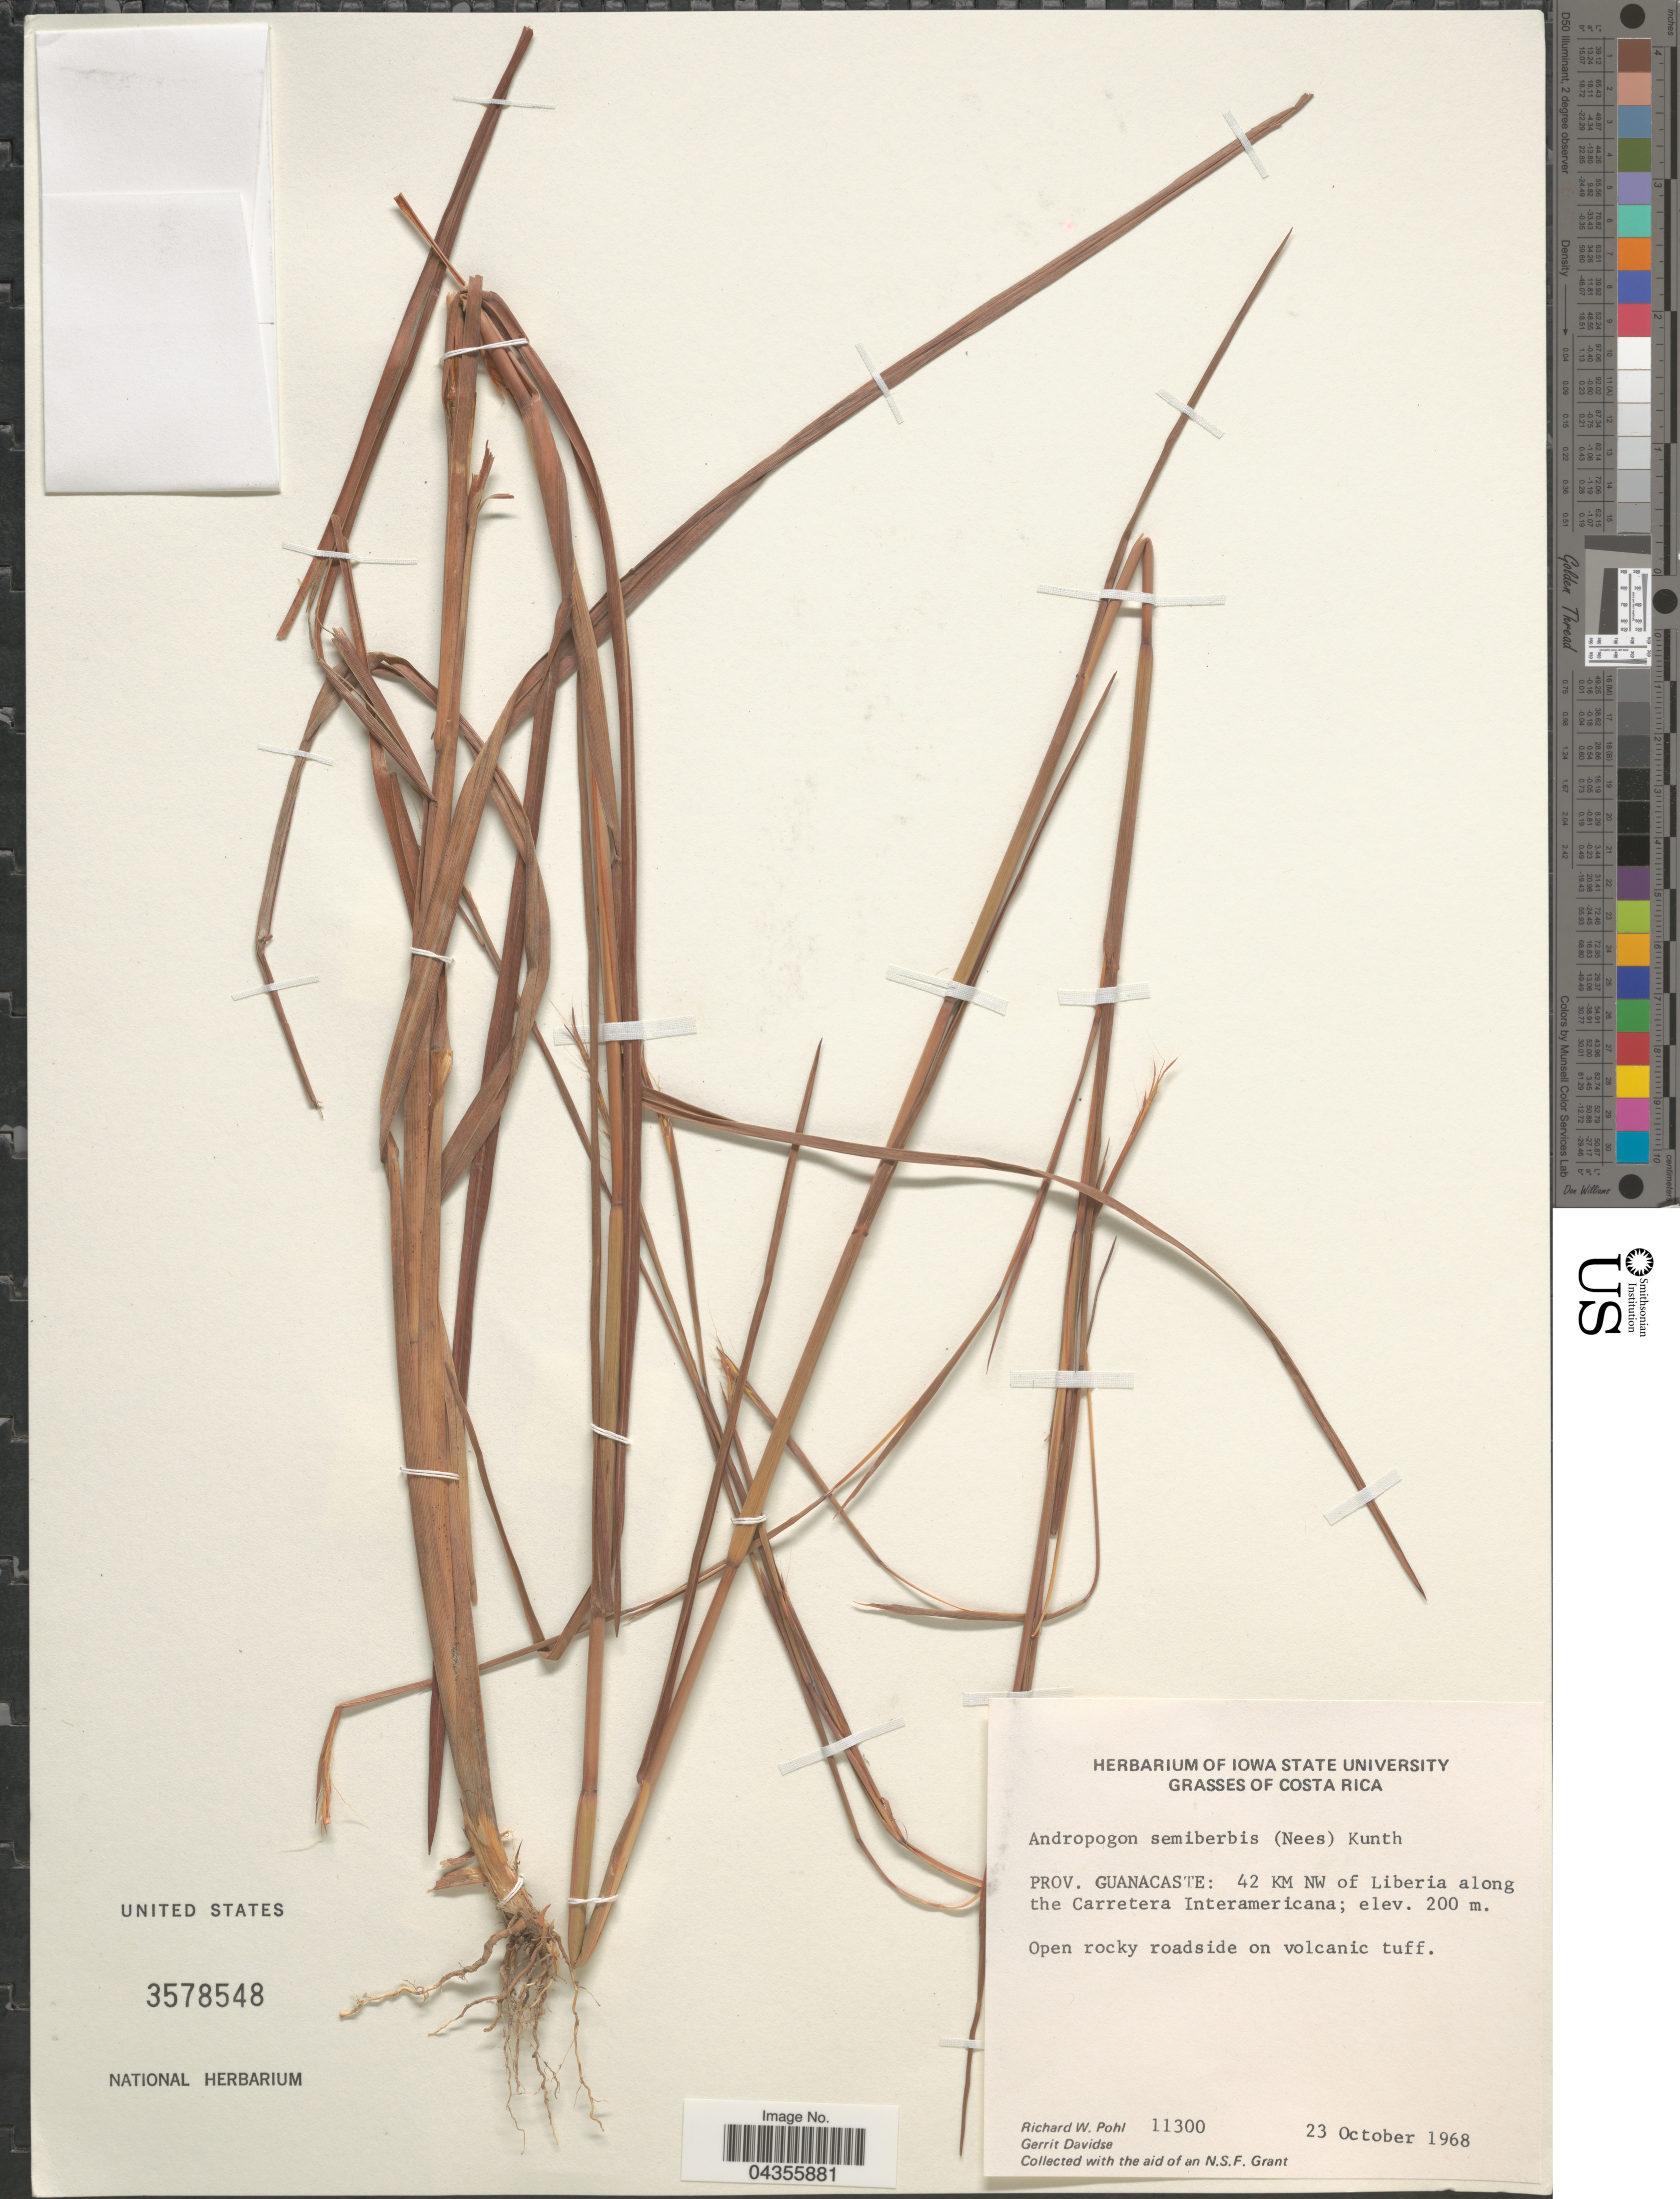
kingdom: Plantae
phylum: Tracheophyta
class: Liliopsida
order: Poales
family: Poaceae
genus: Schizachyrium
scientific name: Schizachyrium sanguineum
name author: (Retz.) Alston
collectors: R. W. Pohl & G. Davidse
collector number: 1130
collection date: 1968-10-23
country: Costa Rica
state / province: Guanacaste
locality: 42 KM NW of Liberia along the Carretera Interamericana.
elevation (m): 200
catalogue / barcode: US 3578548